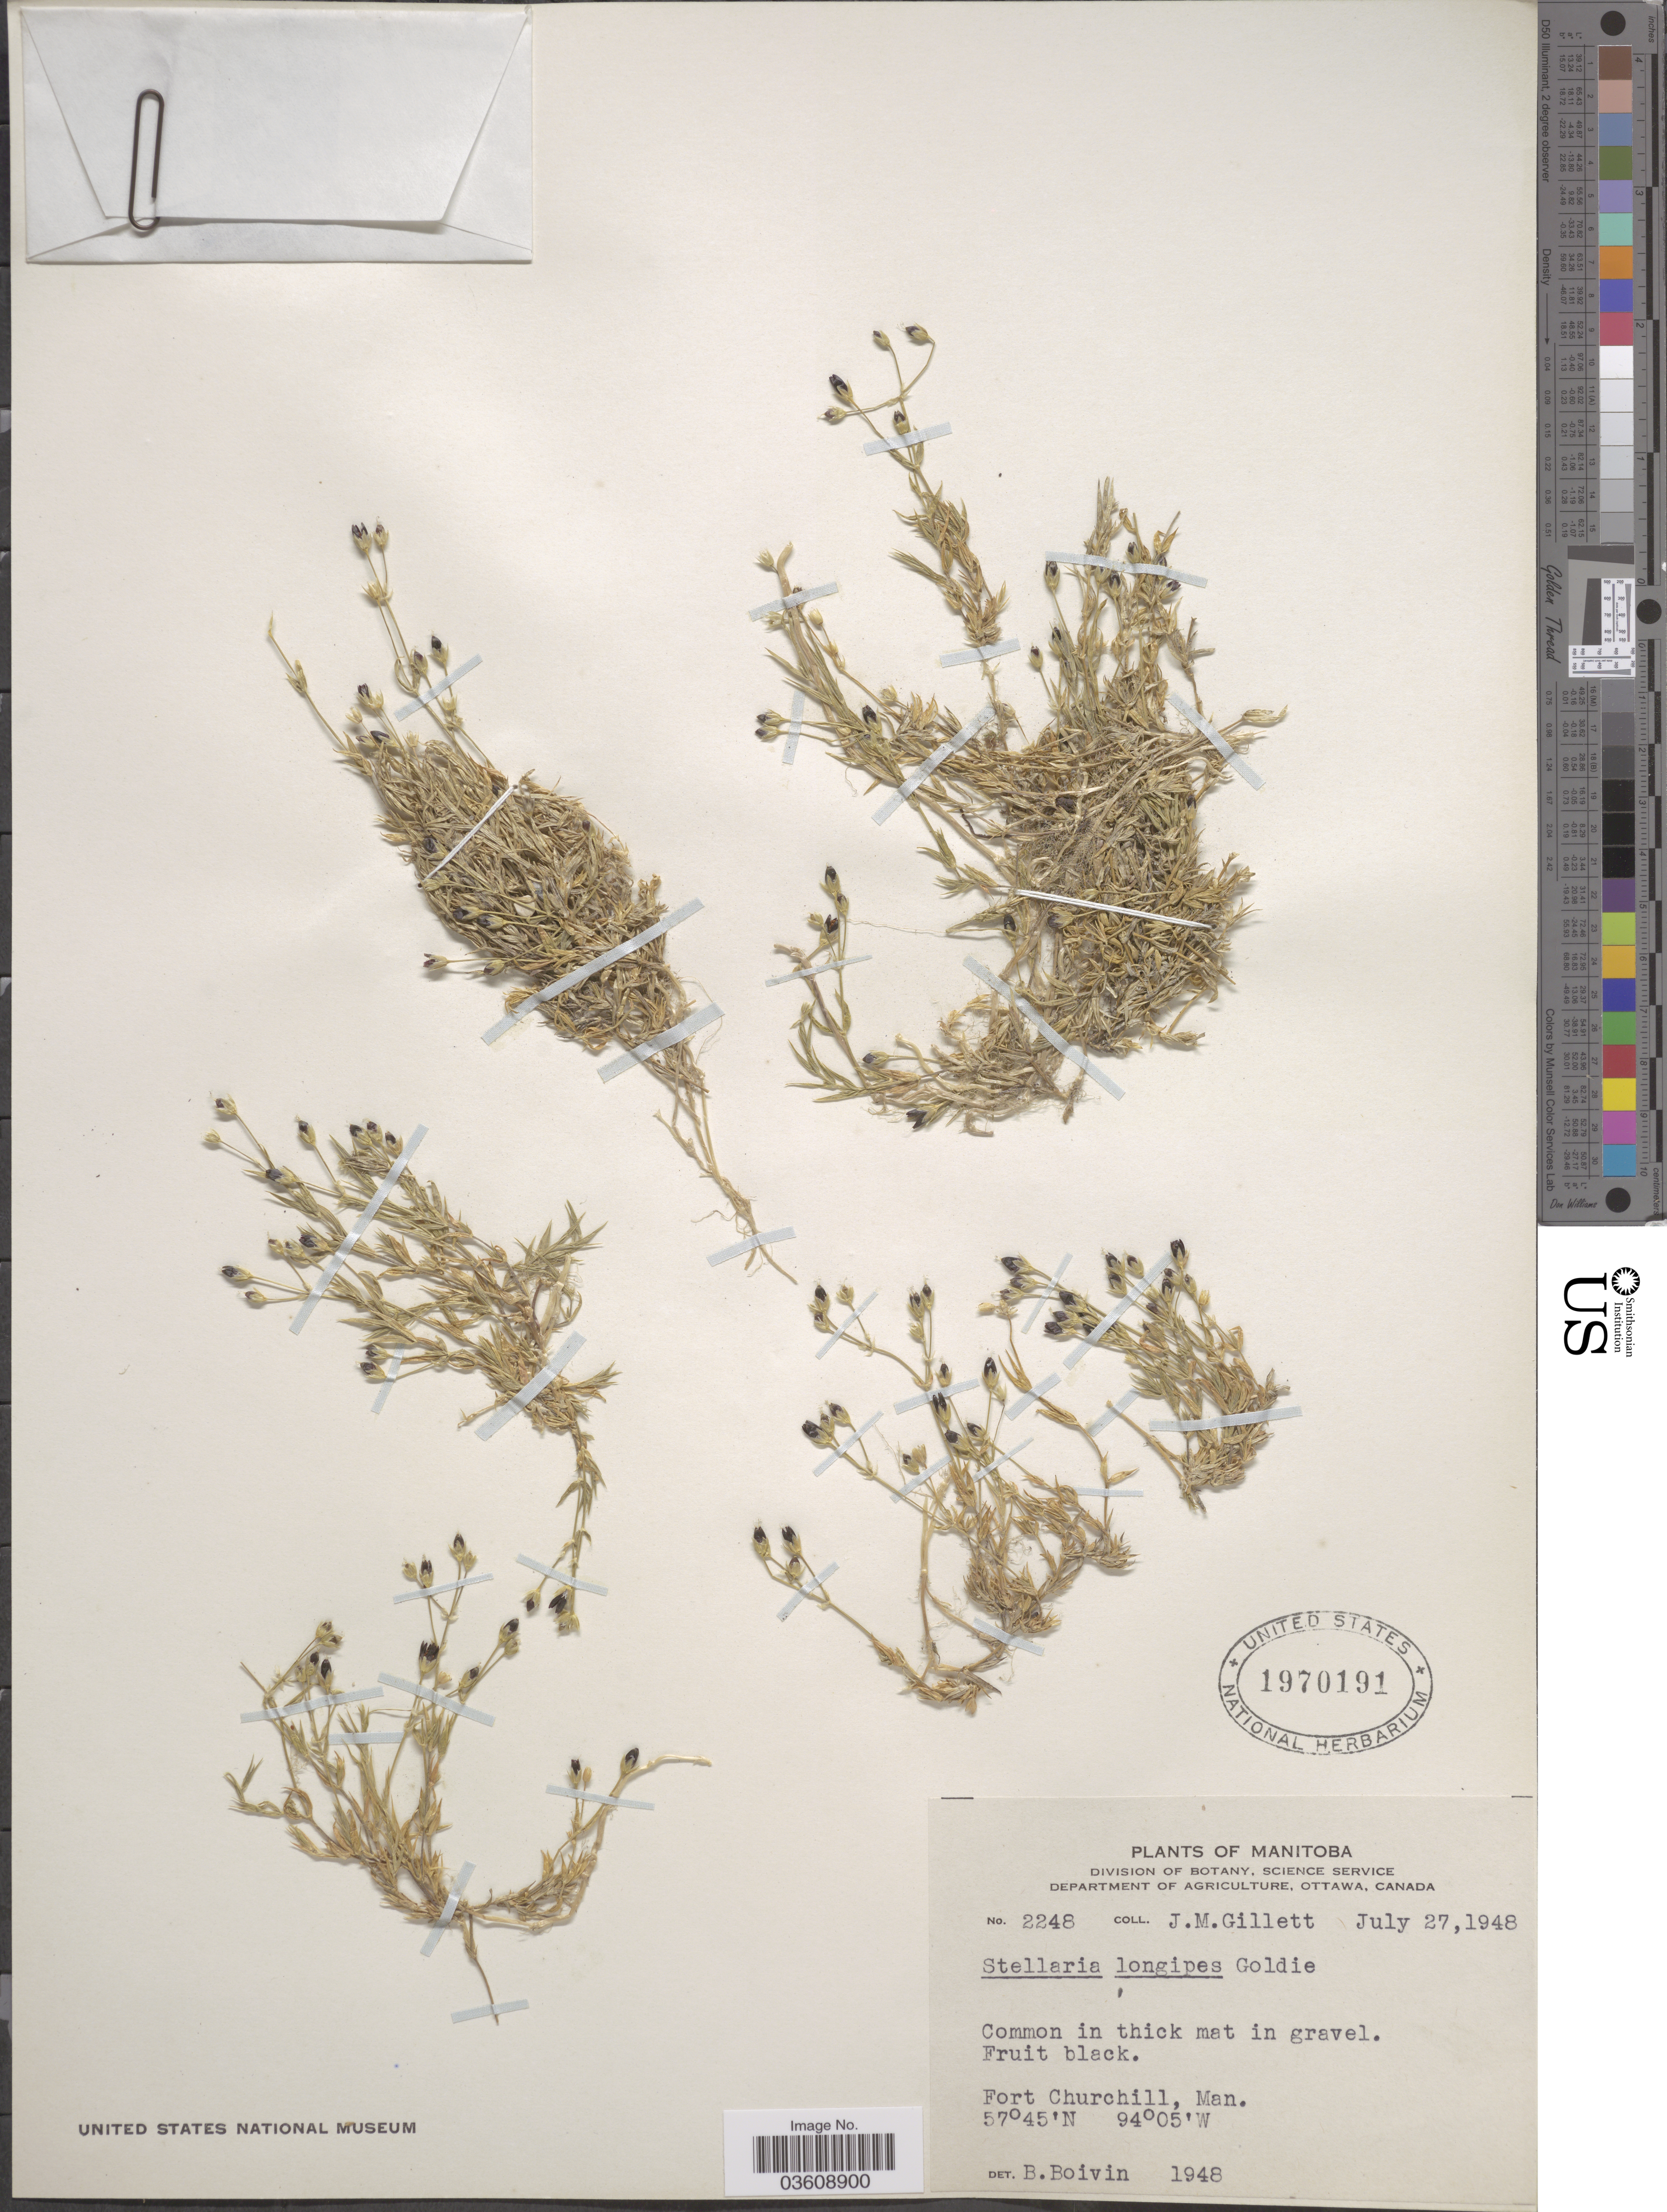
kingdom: Plantae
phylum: Tracheophyta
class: Magnoliopsida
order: Caryophyllales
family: Caryophyllaceae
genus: Stellaria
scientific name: Stellaria longipes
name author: Goldie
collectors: J. M. Gillett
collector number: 2248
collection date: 1948-07-27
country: Canada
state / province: Manitoba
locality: Fort Churchill.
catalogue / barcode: US 1970191